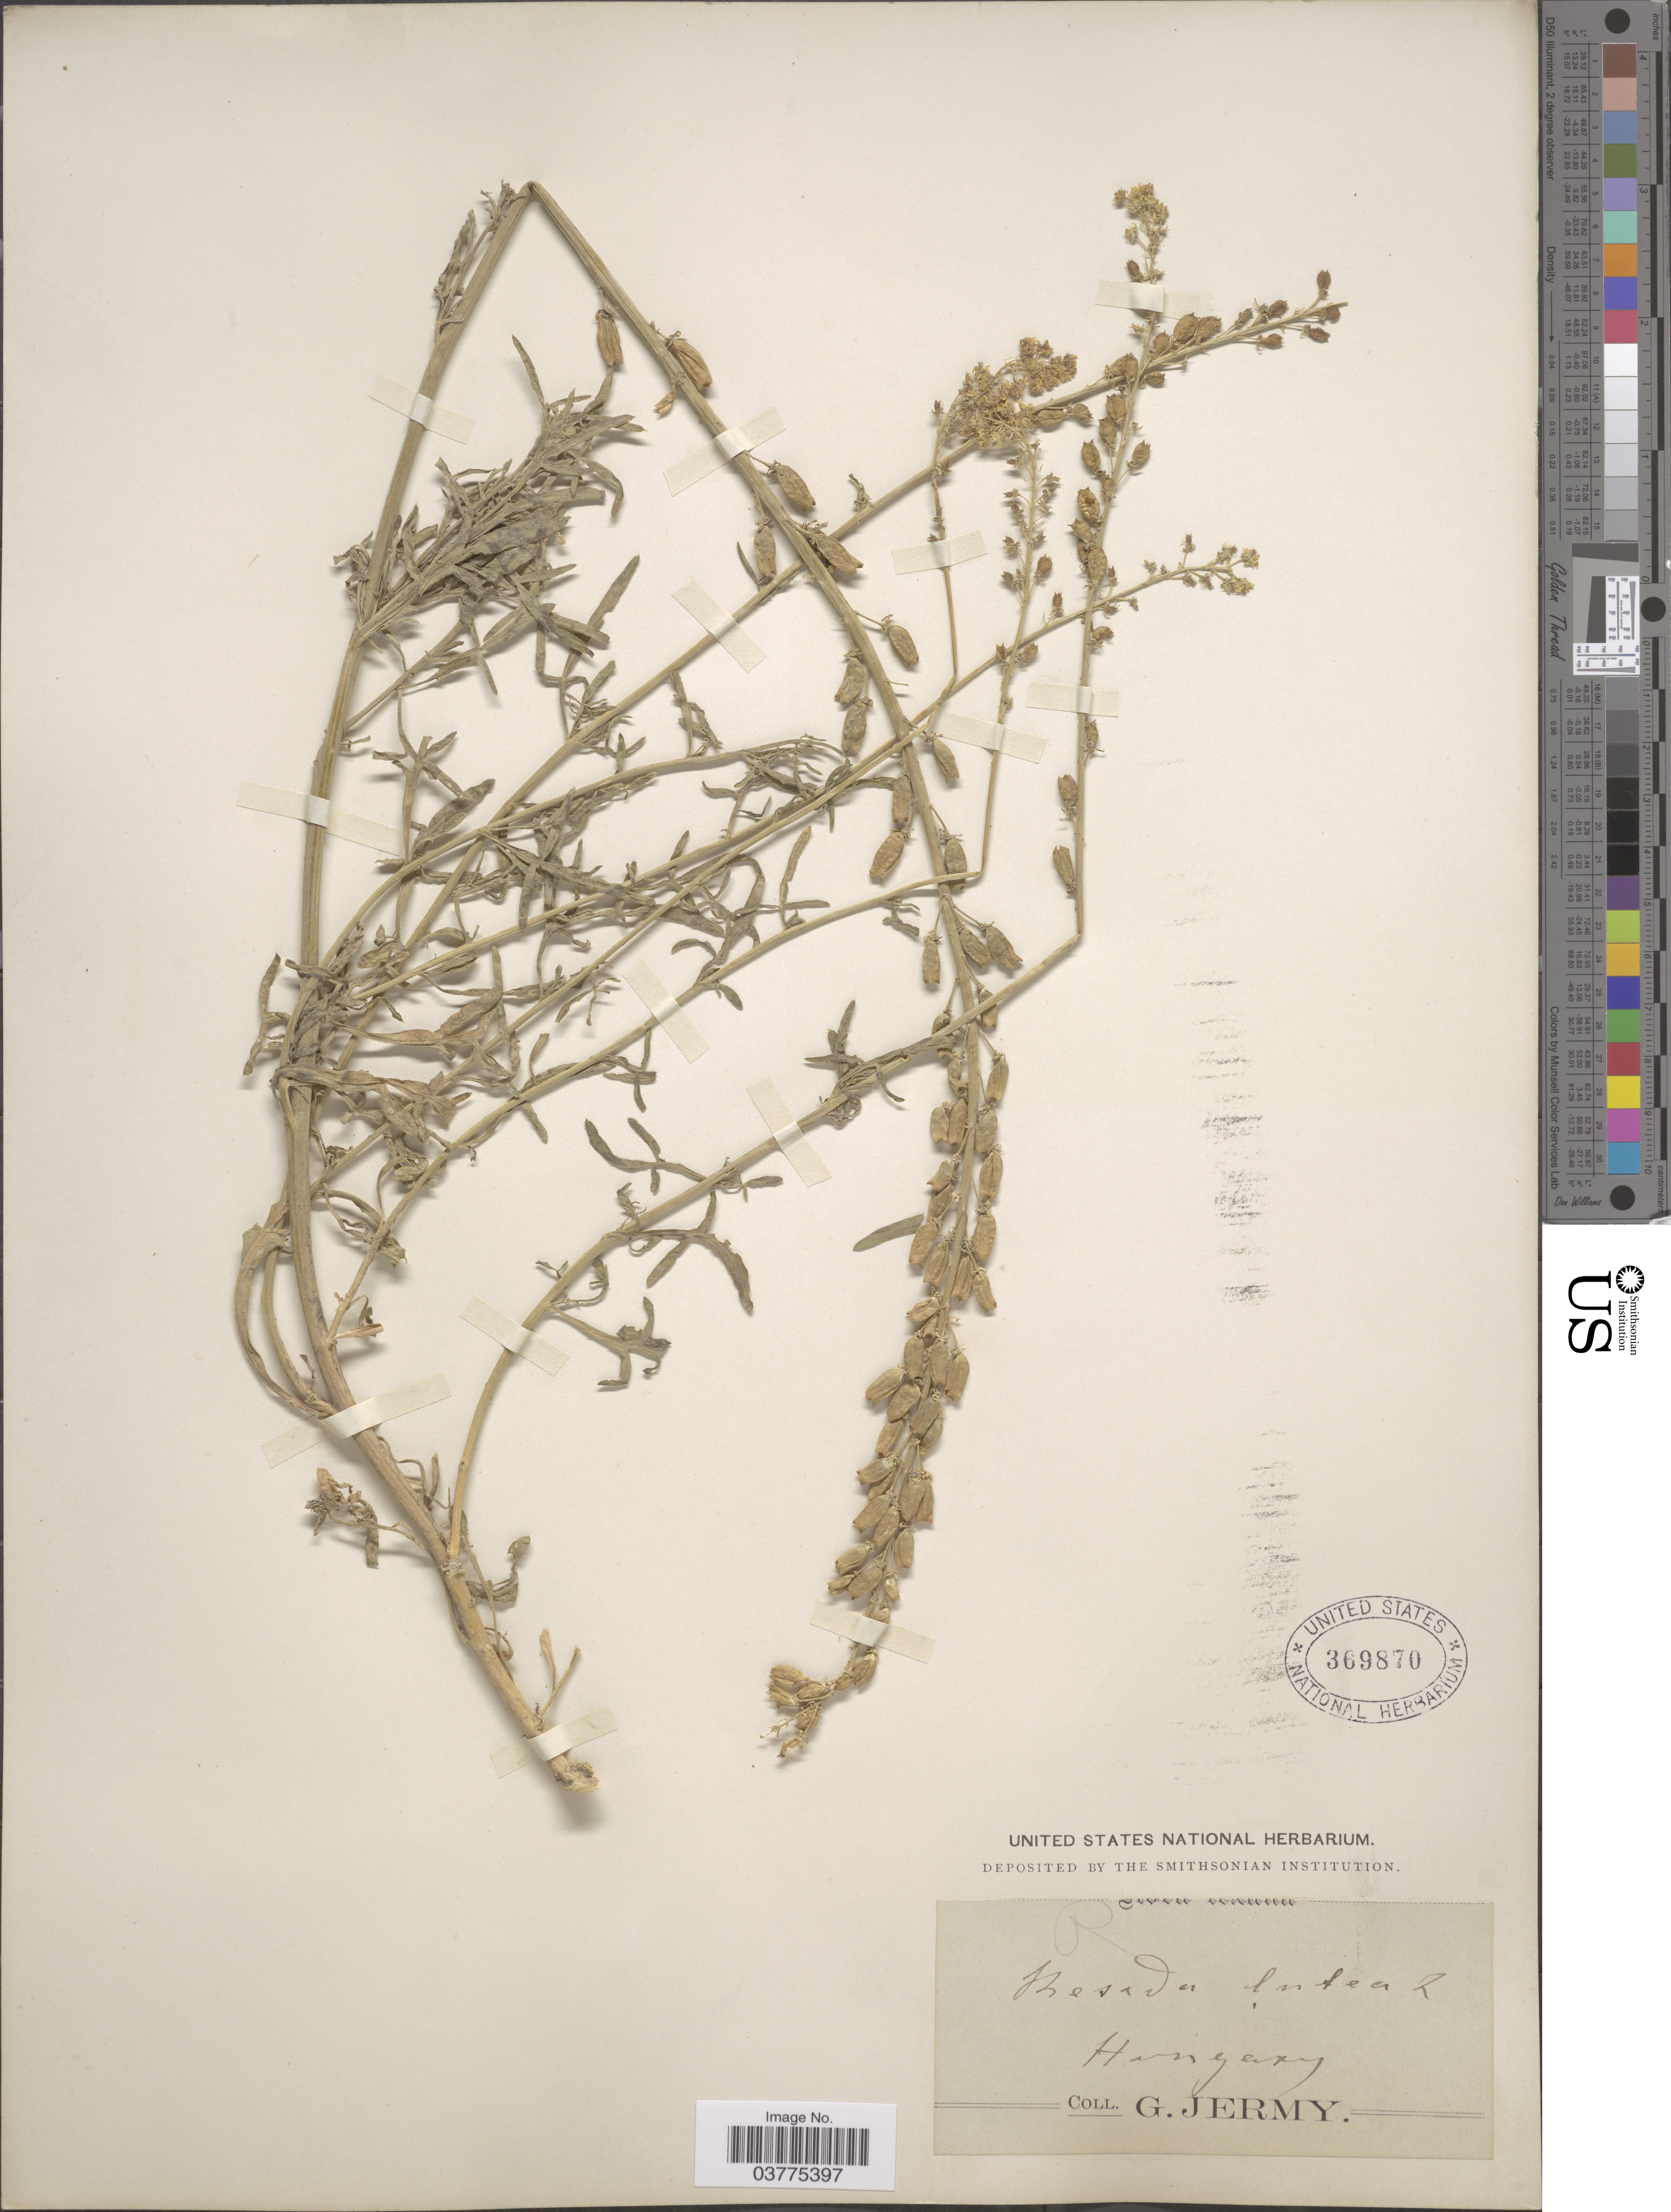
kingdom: Plantae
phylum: Tracheophyta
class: Magnoliopsida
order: Brassicales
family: Resedaceae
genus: Reseda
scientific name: Reseda lutea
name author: L.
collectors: G. Jermy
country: Hungary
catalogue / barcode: US 369870